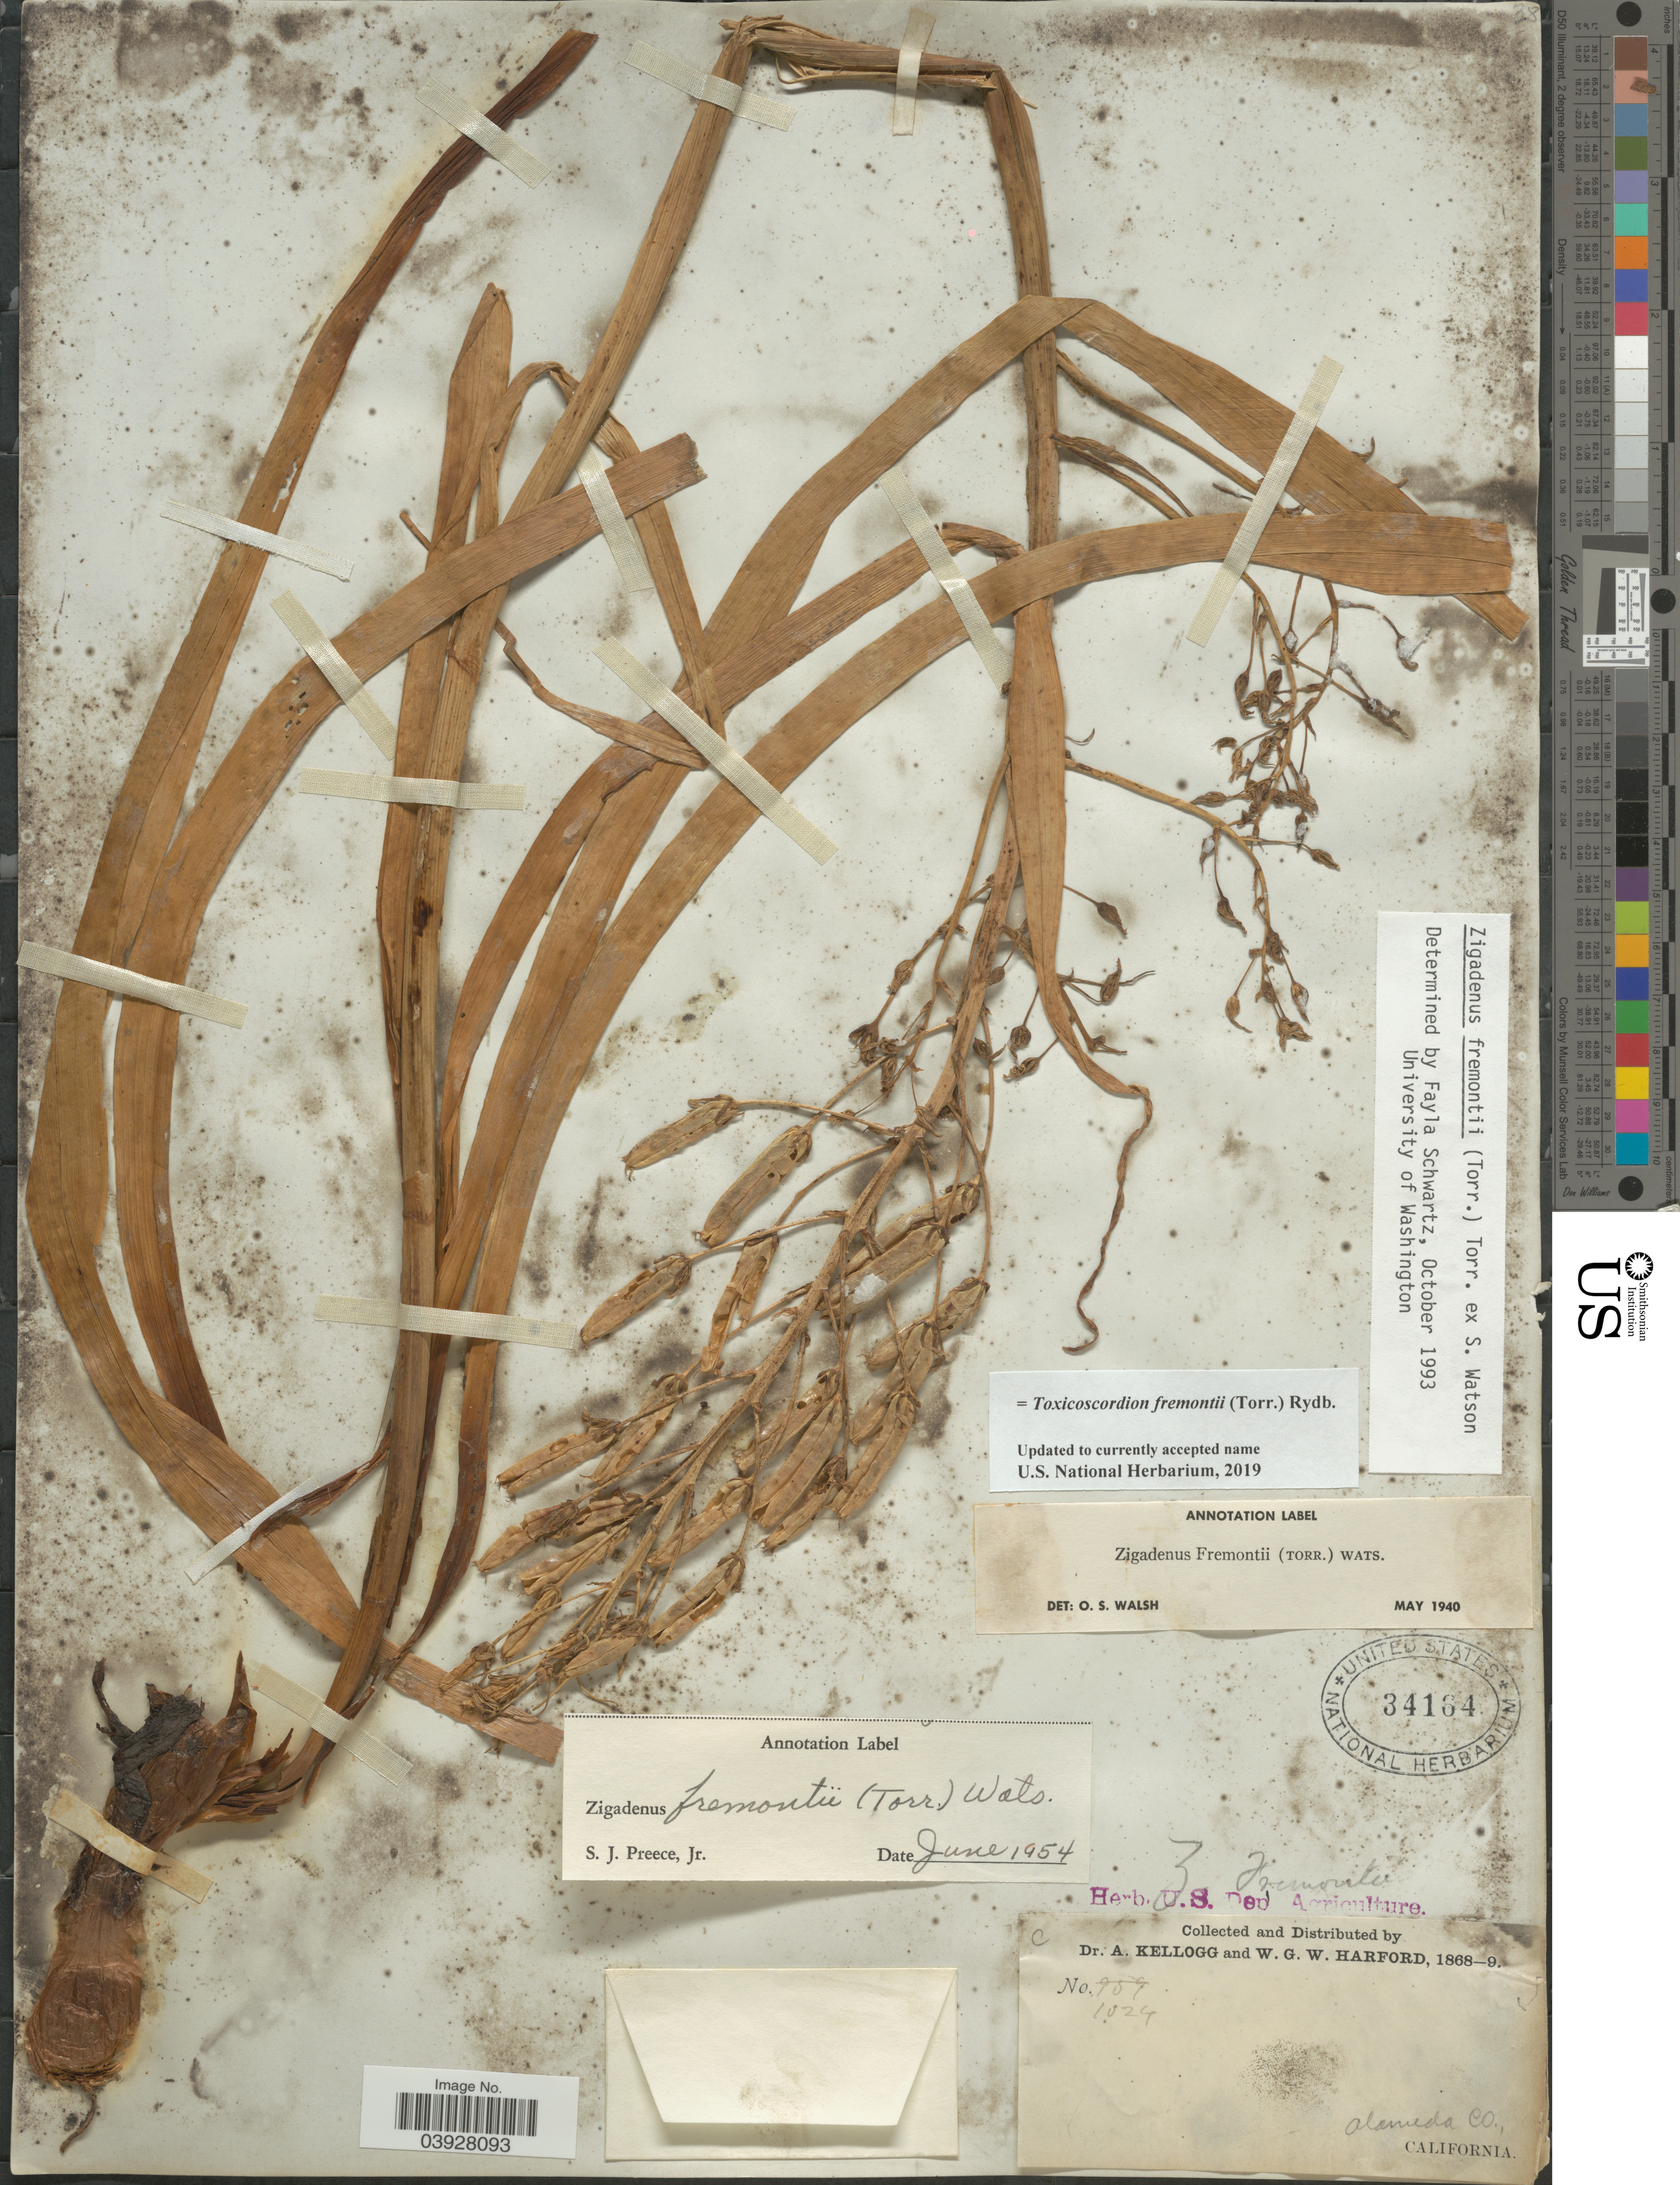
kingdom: Plantae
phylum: Tracheophyta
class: Liliopsida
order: Liliales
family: Melanthiaceae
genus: Toxicoscordion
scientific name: Toxicoscordion fremontii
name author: (Torr.) Rydb.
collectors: A. Kellogg & W. G. W. Harford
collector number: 1024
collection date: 1868/1869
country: United States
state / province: California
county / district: Alameda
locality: Alameda Co.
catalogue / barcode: US 34164